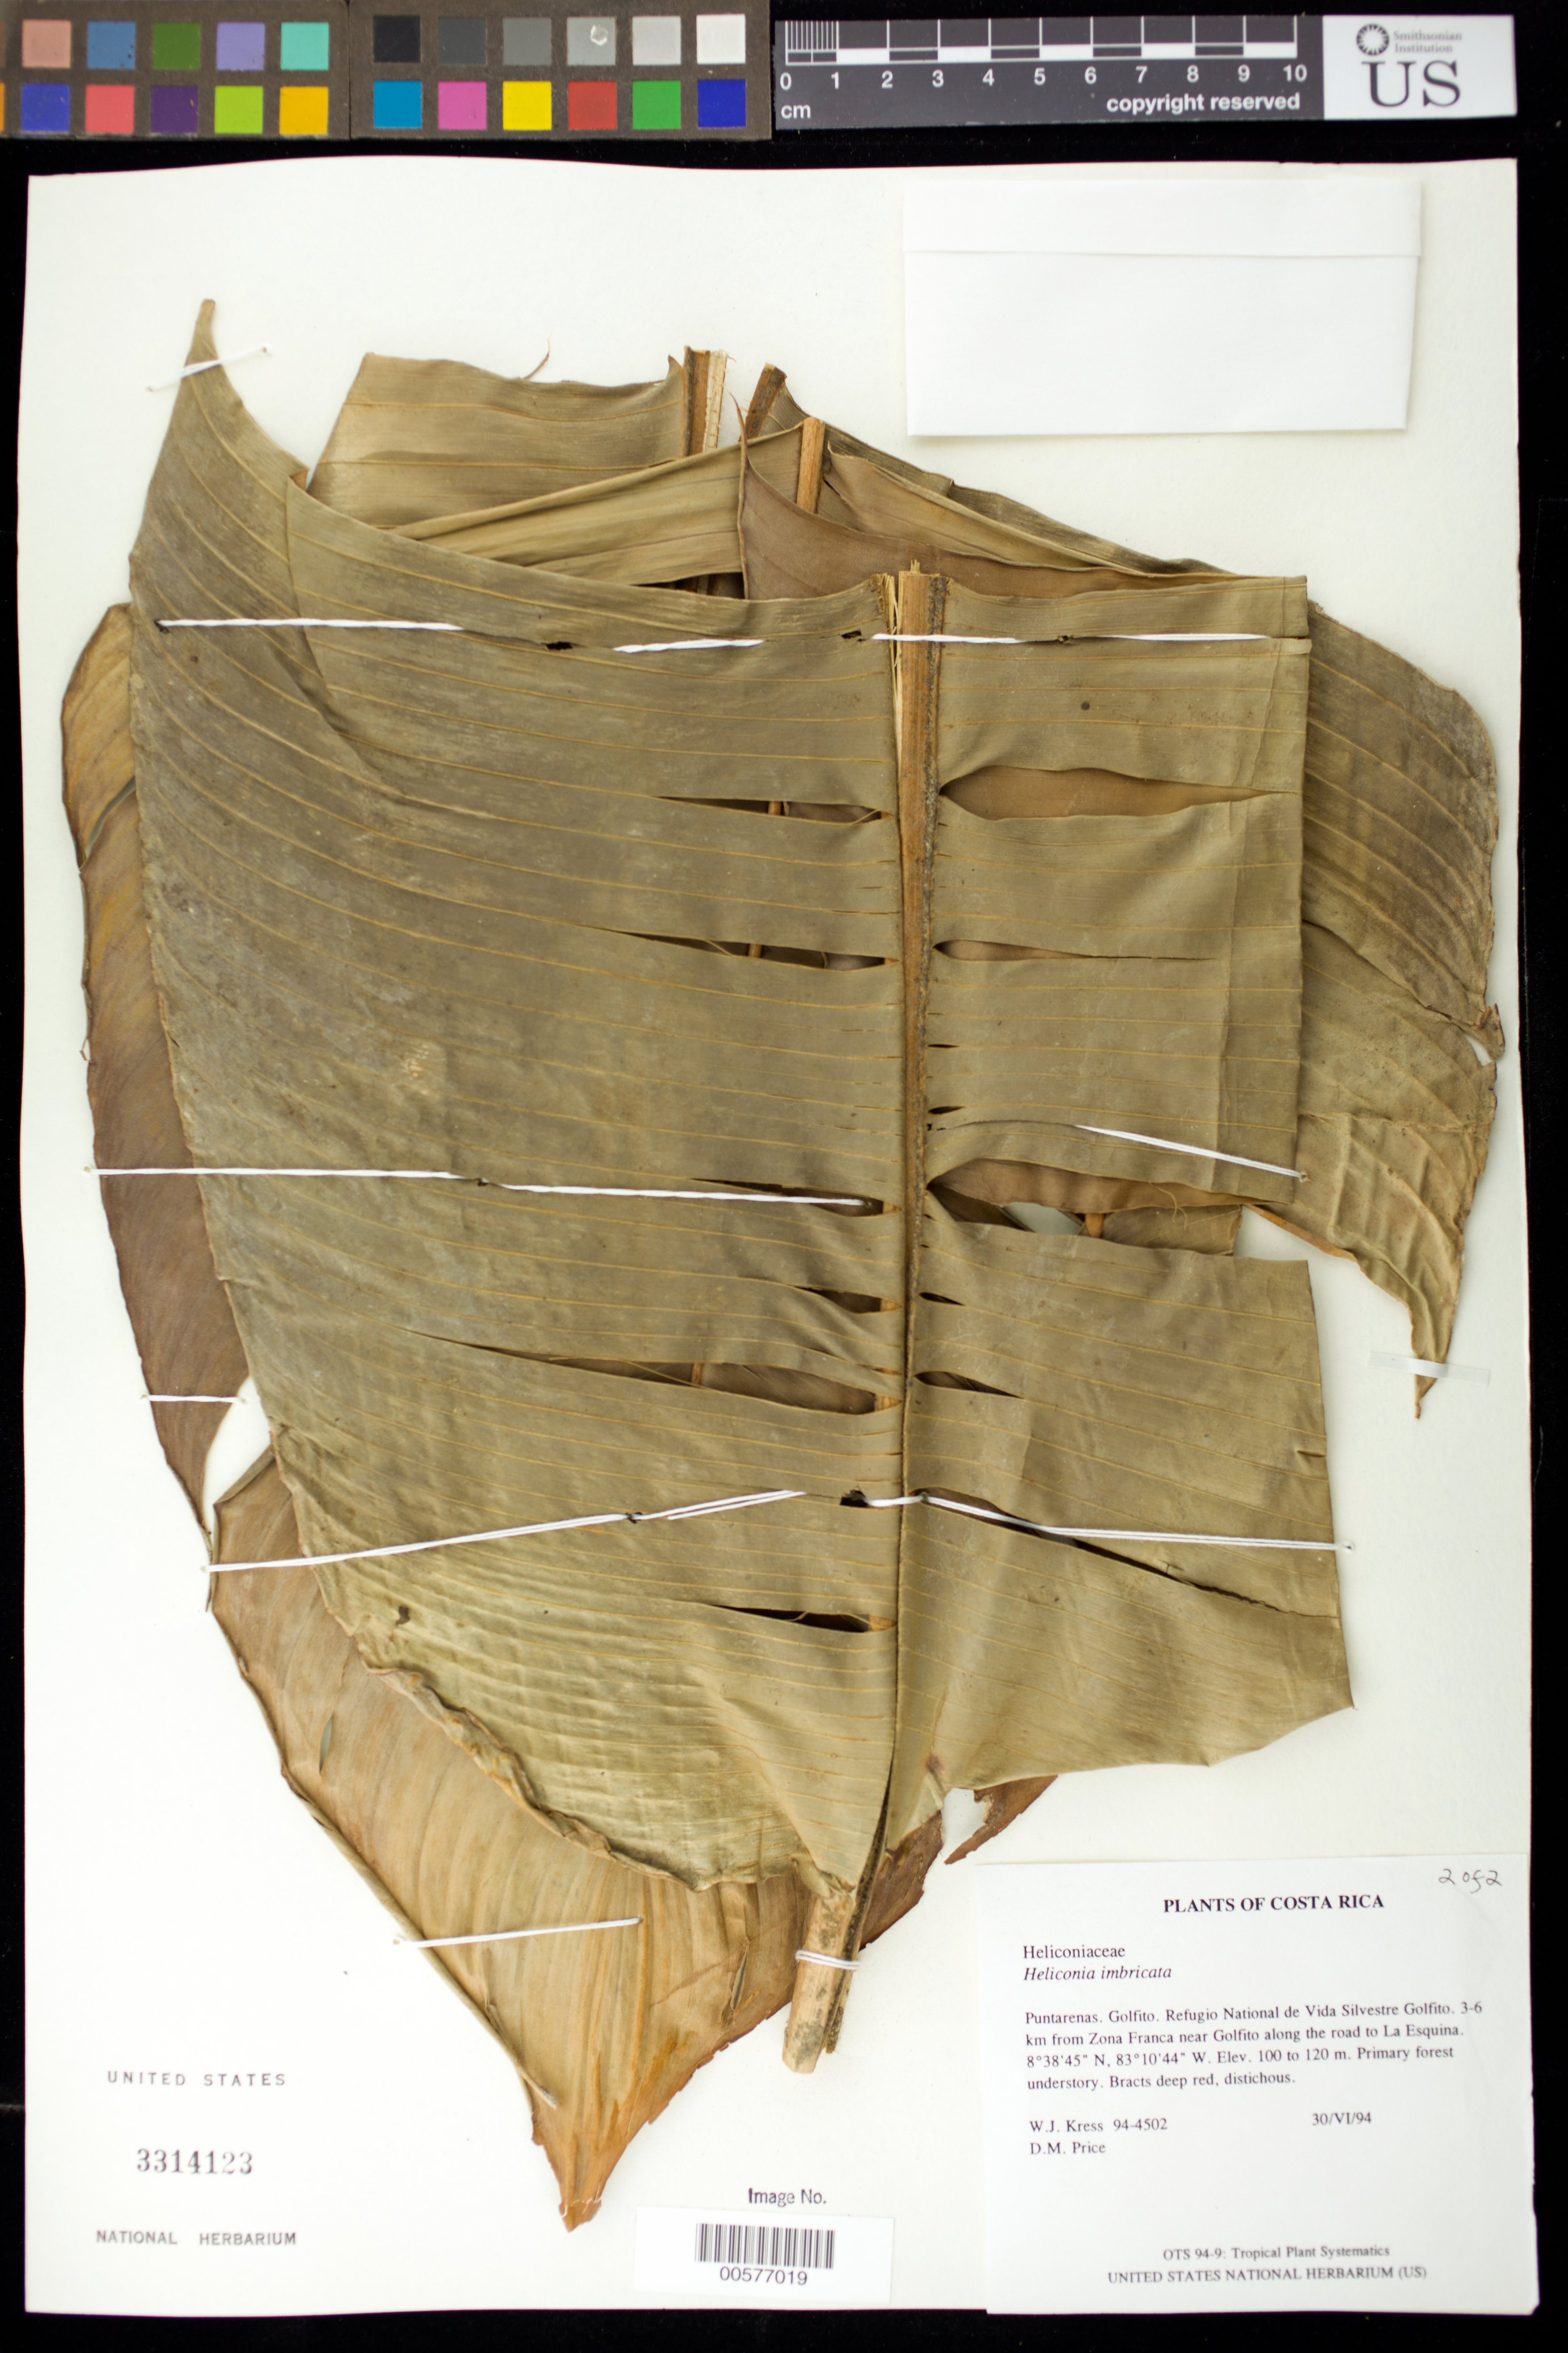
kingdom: Plantae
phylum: Tracheophyta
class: Liliopsida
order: Zingiberales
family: Heliconiaceae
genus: Heliconia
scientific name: Heliconia imbricata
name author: (Kuntze) Baker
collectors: W. J. Kress & D. M. Price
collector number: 94-4502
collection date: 1994-06-30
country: Costa Rica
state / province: Puntarenas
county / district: Golfito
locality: Refugio National de Vida Silvestre Golfito. 3-6 km from Zona Franca near Golfito along the road to La Esquina.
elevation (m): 100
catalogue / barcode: US 3314123